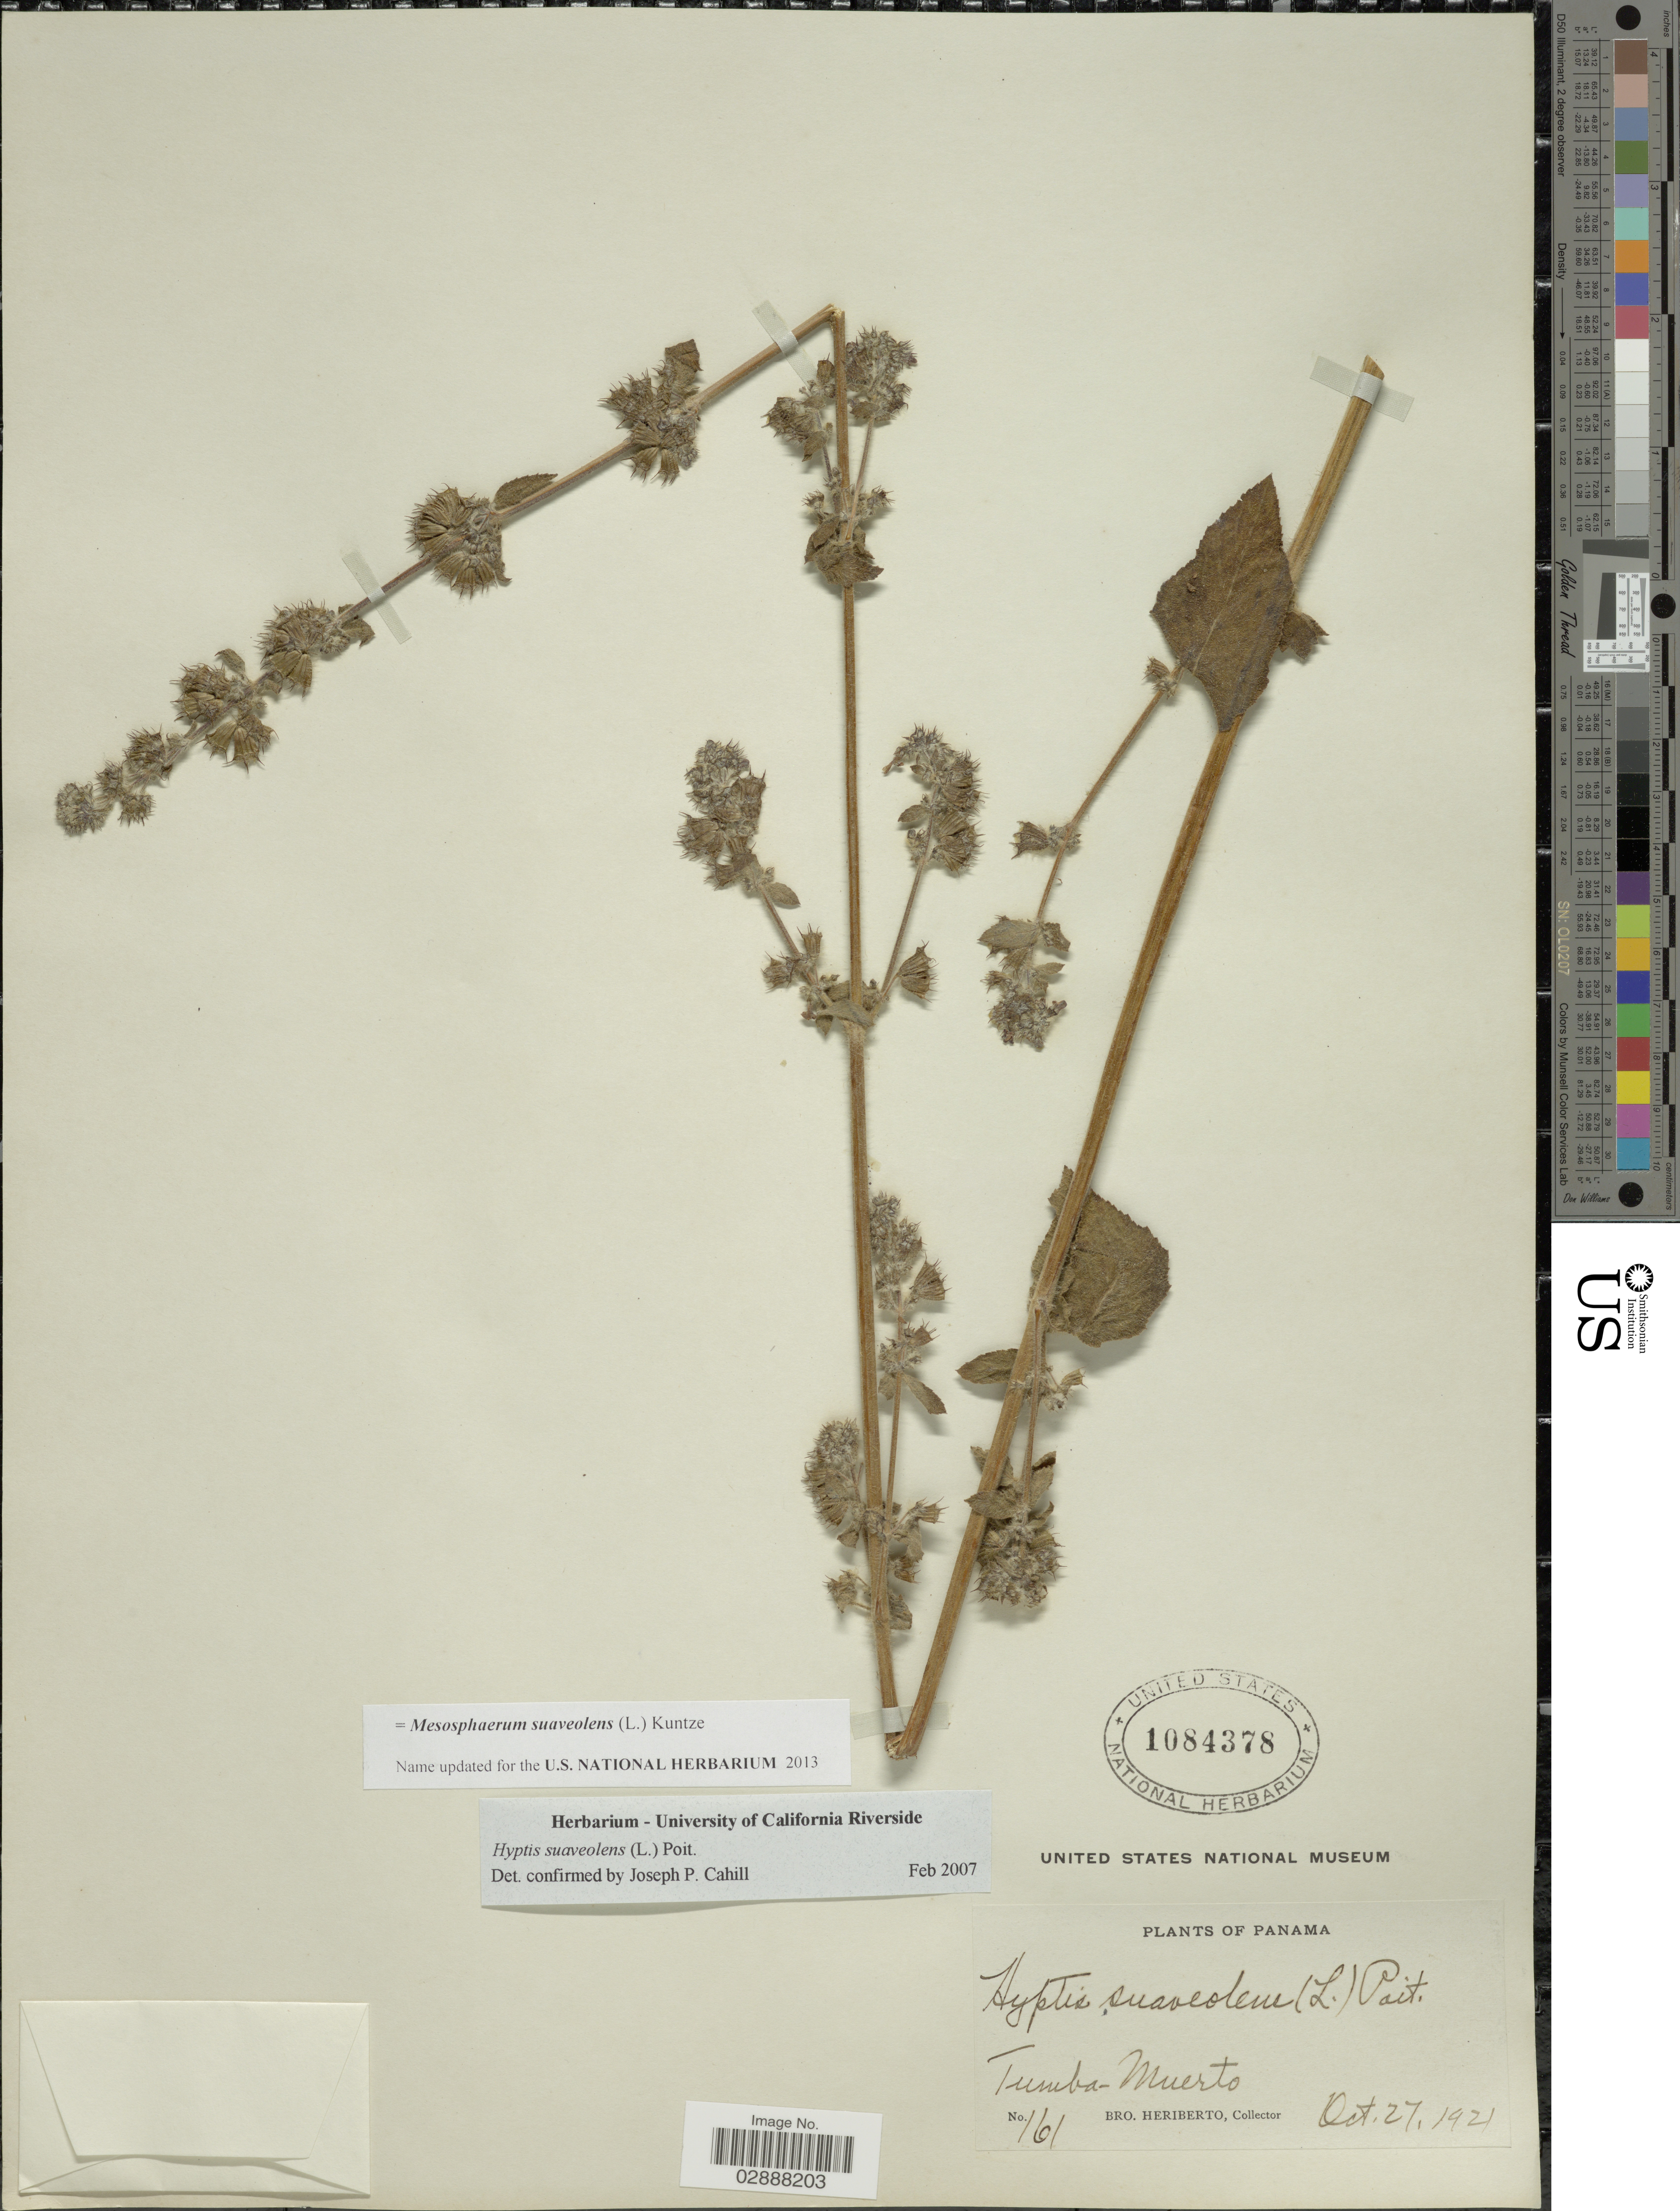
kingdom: Plantae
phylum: Tracheophyta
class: Magnoliopsida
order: Lamiales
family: Lamiaceae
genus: Mesosphaerum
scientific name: Mesosphaerum suaveolens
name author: (L.) Kuntze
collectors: B. Heriberto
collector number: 161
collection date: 1921-10-27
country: Panama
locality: Tumba-Muerto.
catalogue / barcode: US 1084378